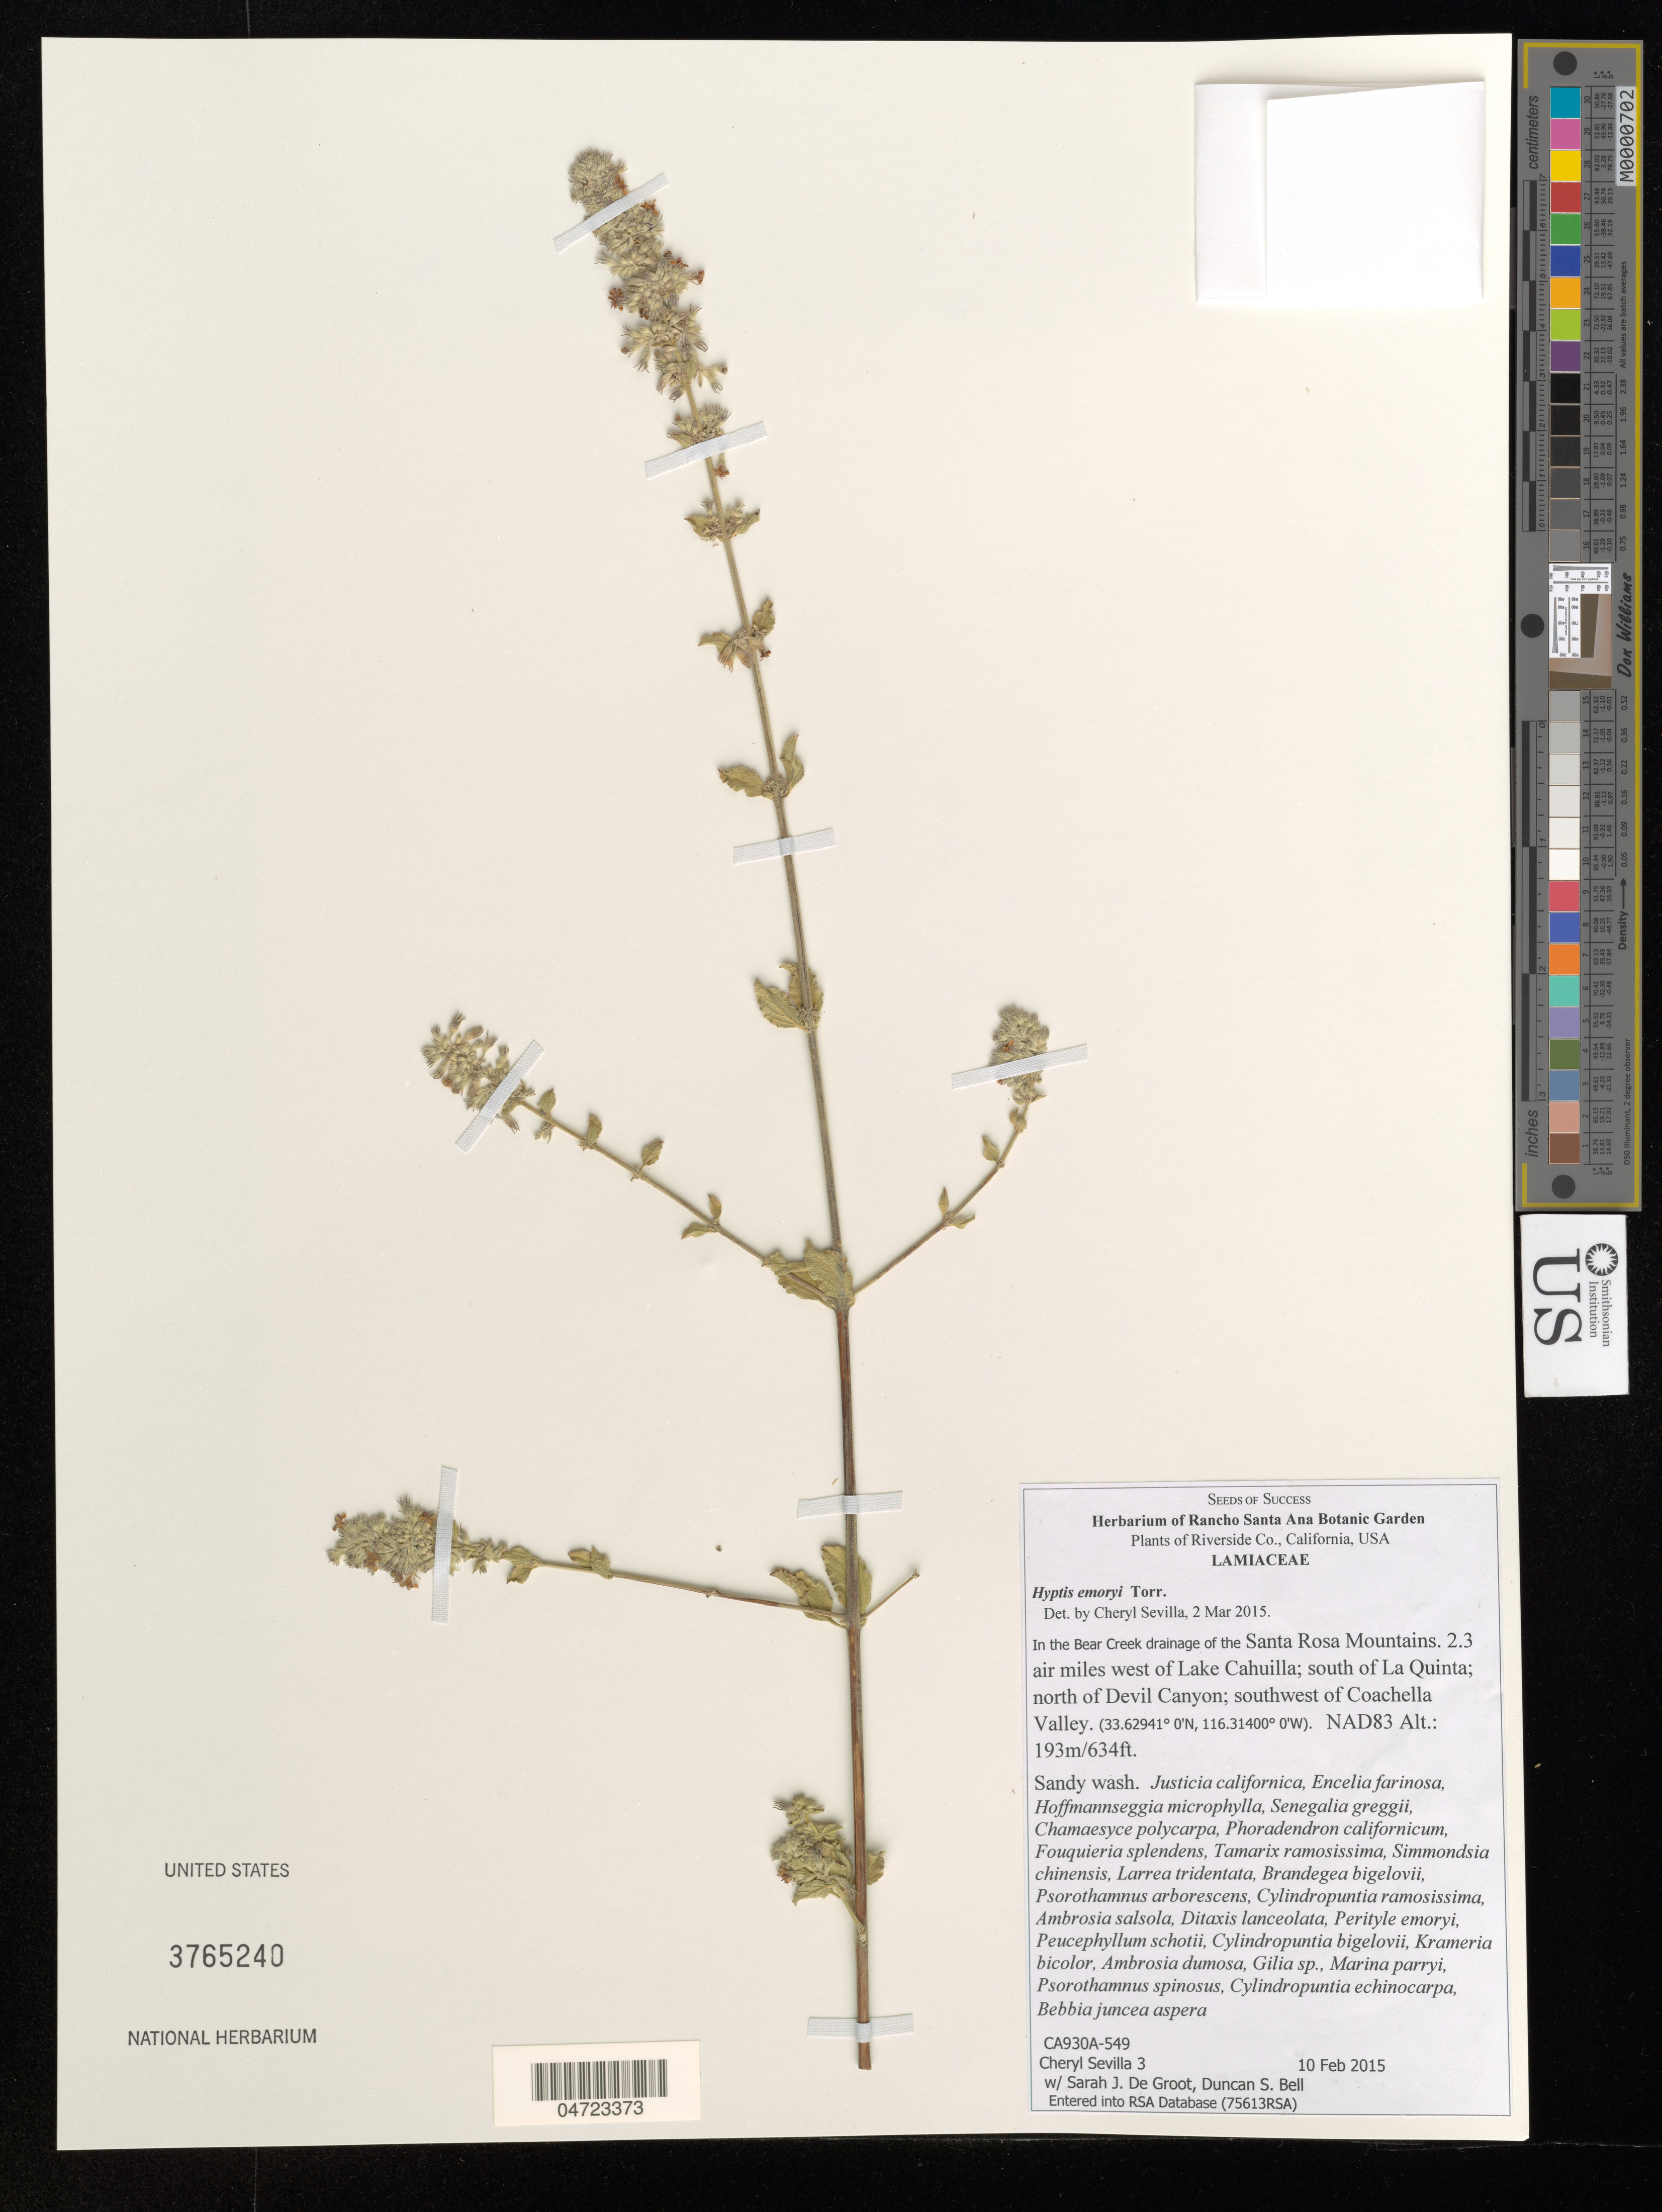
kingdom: Plantae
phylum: Tracheophyta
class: Magnoliopsida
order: Lamiales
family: Lamiaceae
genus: Hyptis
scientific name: Hyptis emoryi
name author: Torr. in Ives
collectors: C. Sevilla, S. De Groot & D. S. Bell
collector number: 3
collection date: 2015-02-10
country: United States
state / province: California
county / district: Riverside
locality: Riverside Co. In the Bear Creek drainage of the Santa Rosa Mountains. 2.3 air miles west of Lake Cahuila; south of La Quinta; north of Devil Canyon; southwest of Coachella Valley.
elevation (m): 193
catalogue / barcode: US 3765240